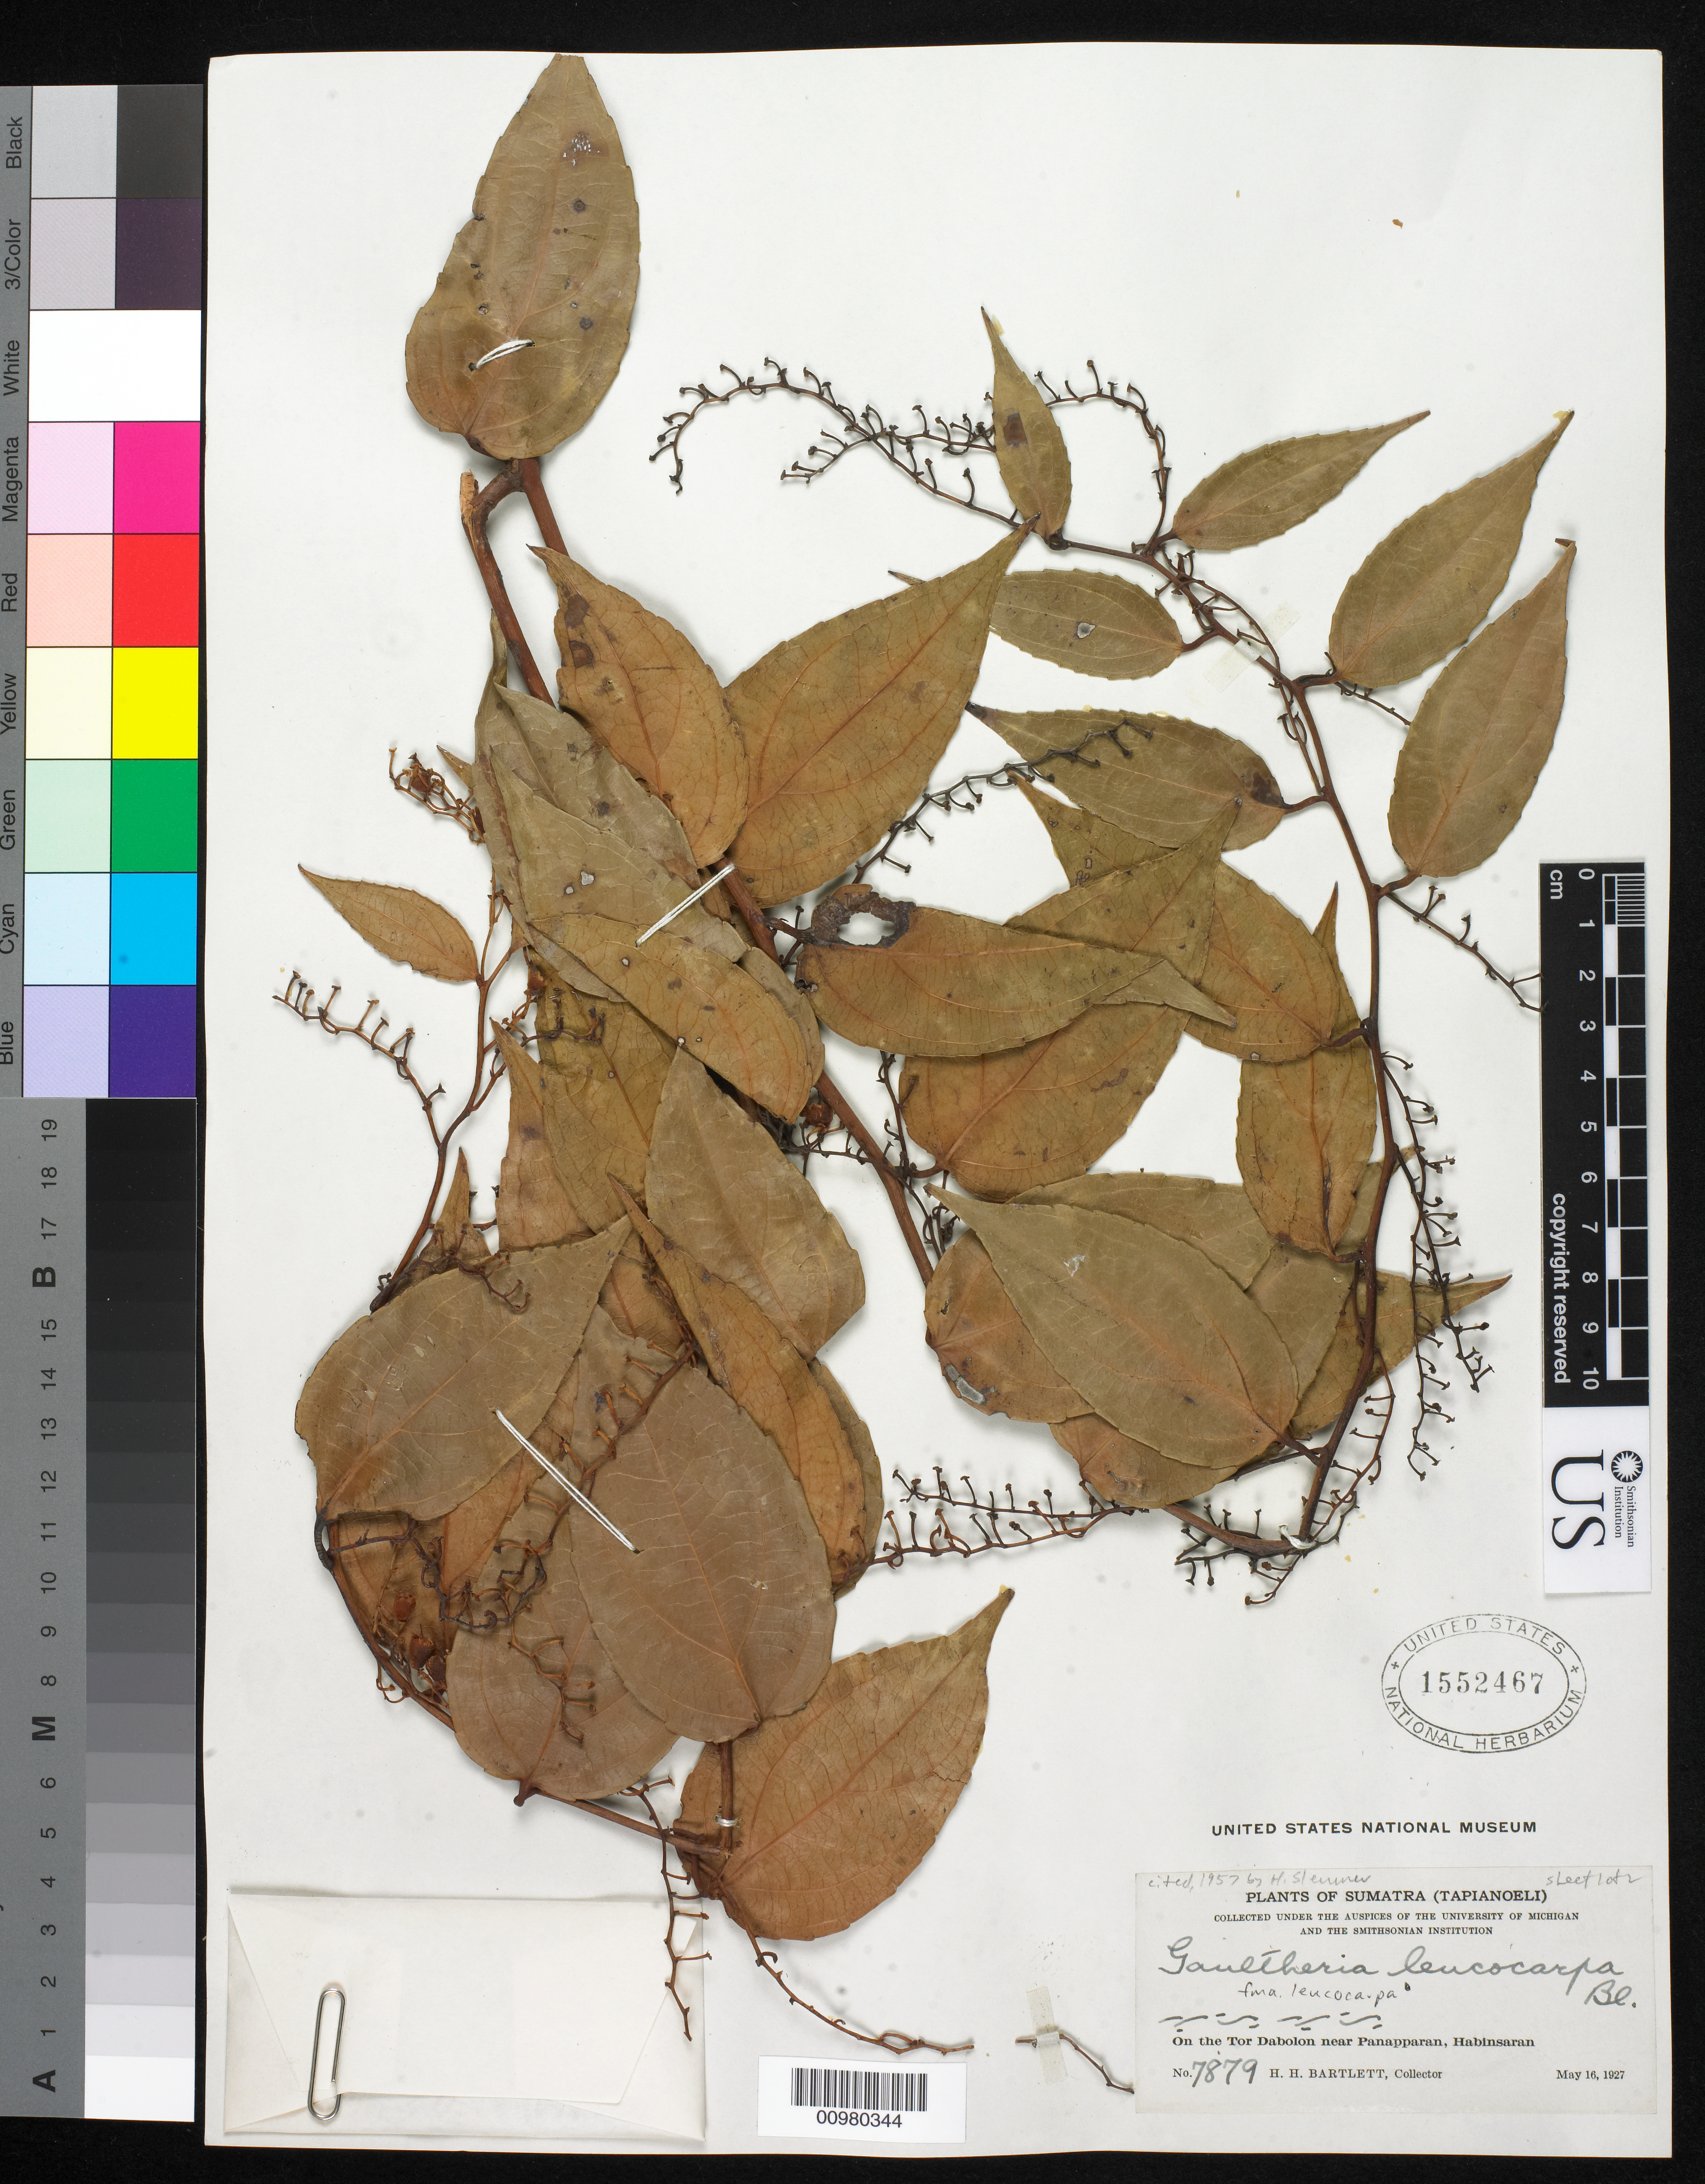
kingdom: Plantae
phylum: Tracheophyta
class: Magnoliopsida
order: Ericales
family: Ericaceae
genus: Gaultheria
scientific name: Gaultheria leucocarpa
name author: Blume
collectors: H. H. Bartlett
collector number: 7879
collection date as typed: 16 May 1927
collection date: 1927-05-16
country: Indonesia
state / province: Sumatra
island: Sumatra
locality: On the Tor Dabolon near Panapparan, Habinsaran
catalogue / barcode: US 1552467